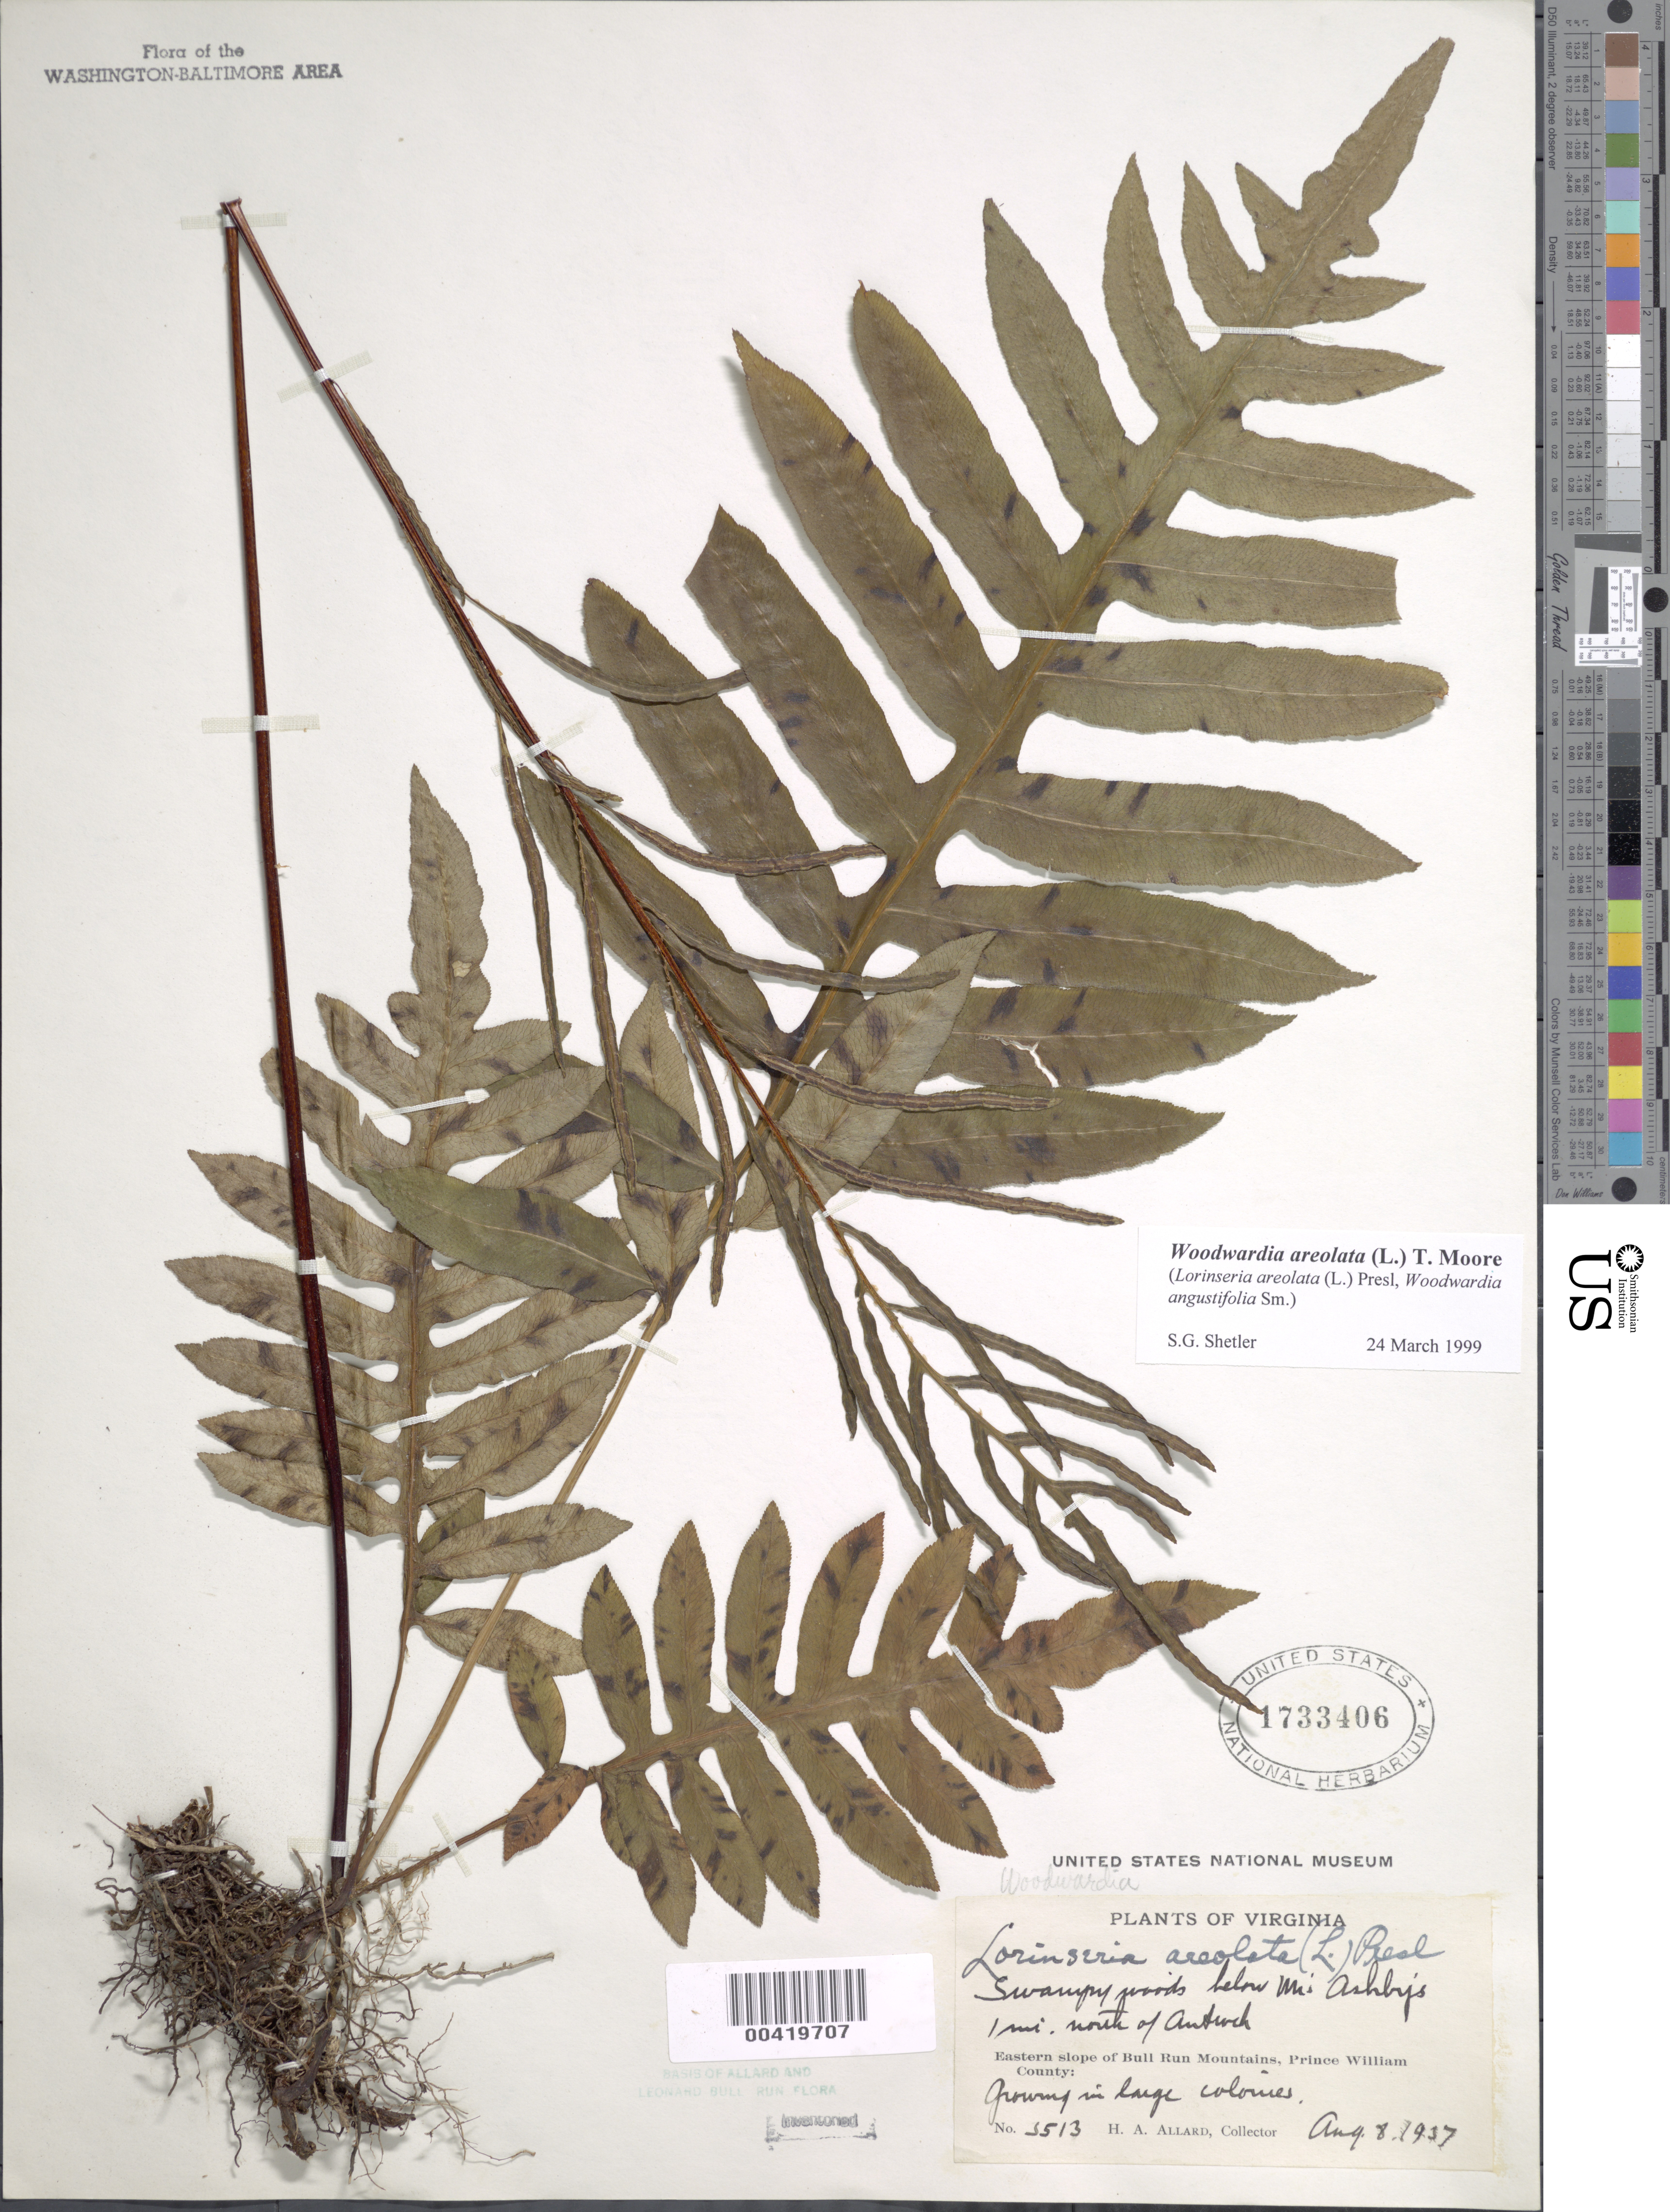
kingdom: Plantae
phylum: Tracheophyta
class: Polypodiopsida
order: Polypodiales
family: Blechnaceae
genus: Woodwardia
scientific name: Woodwardia areolata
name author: (L.) T. Moore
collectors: H. A. Allard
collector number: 5513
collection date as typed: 08 Aug 1937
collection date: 1937-08-08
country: United States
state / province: Virginia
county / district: Prince William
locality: North of Antioch, eastern slope of Bull Run Mountains Bull Run Mts.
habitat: Swampy woods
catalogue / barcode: US 1733406